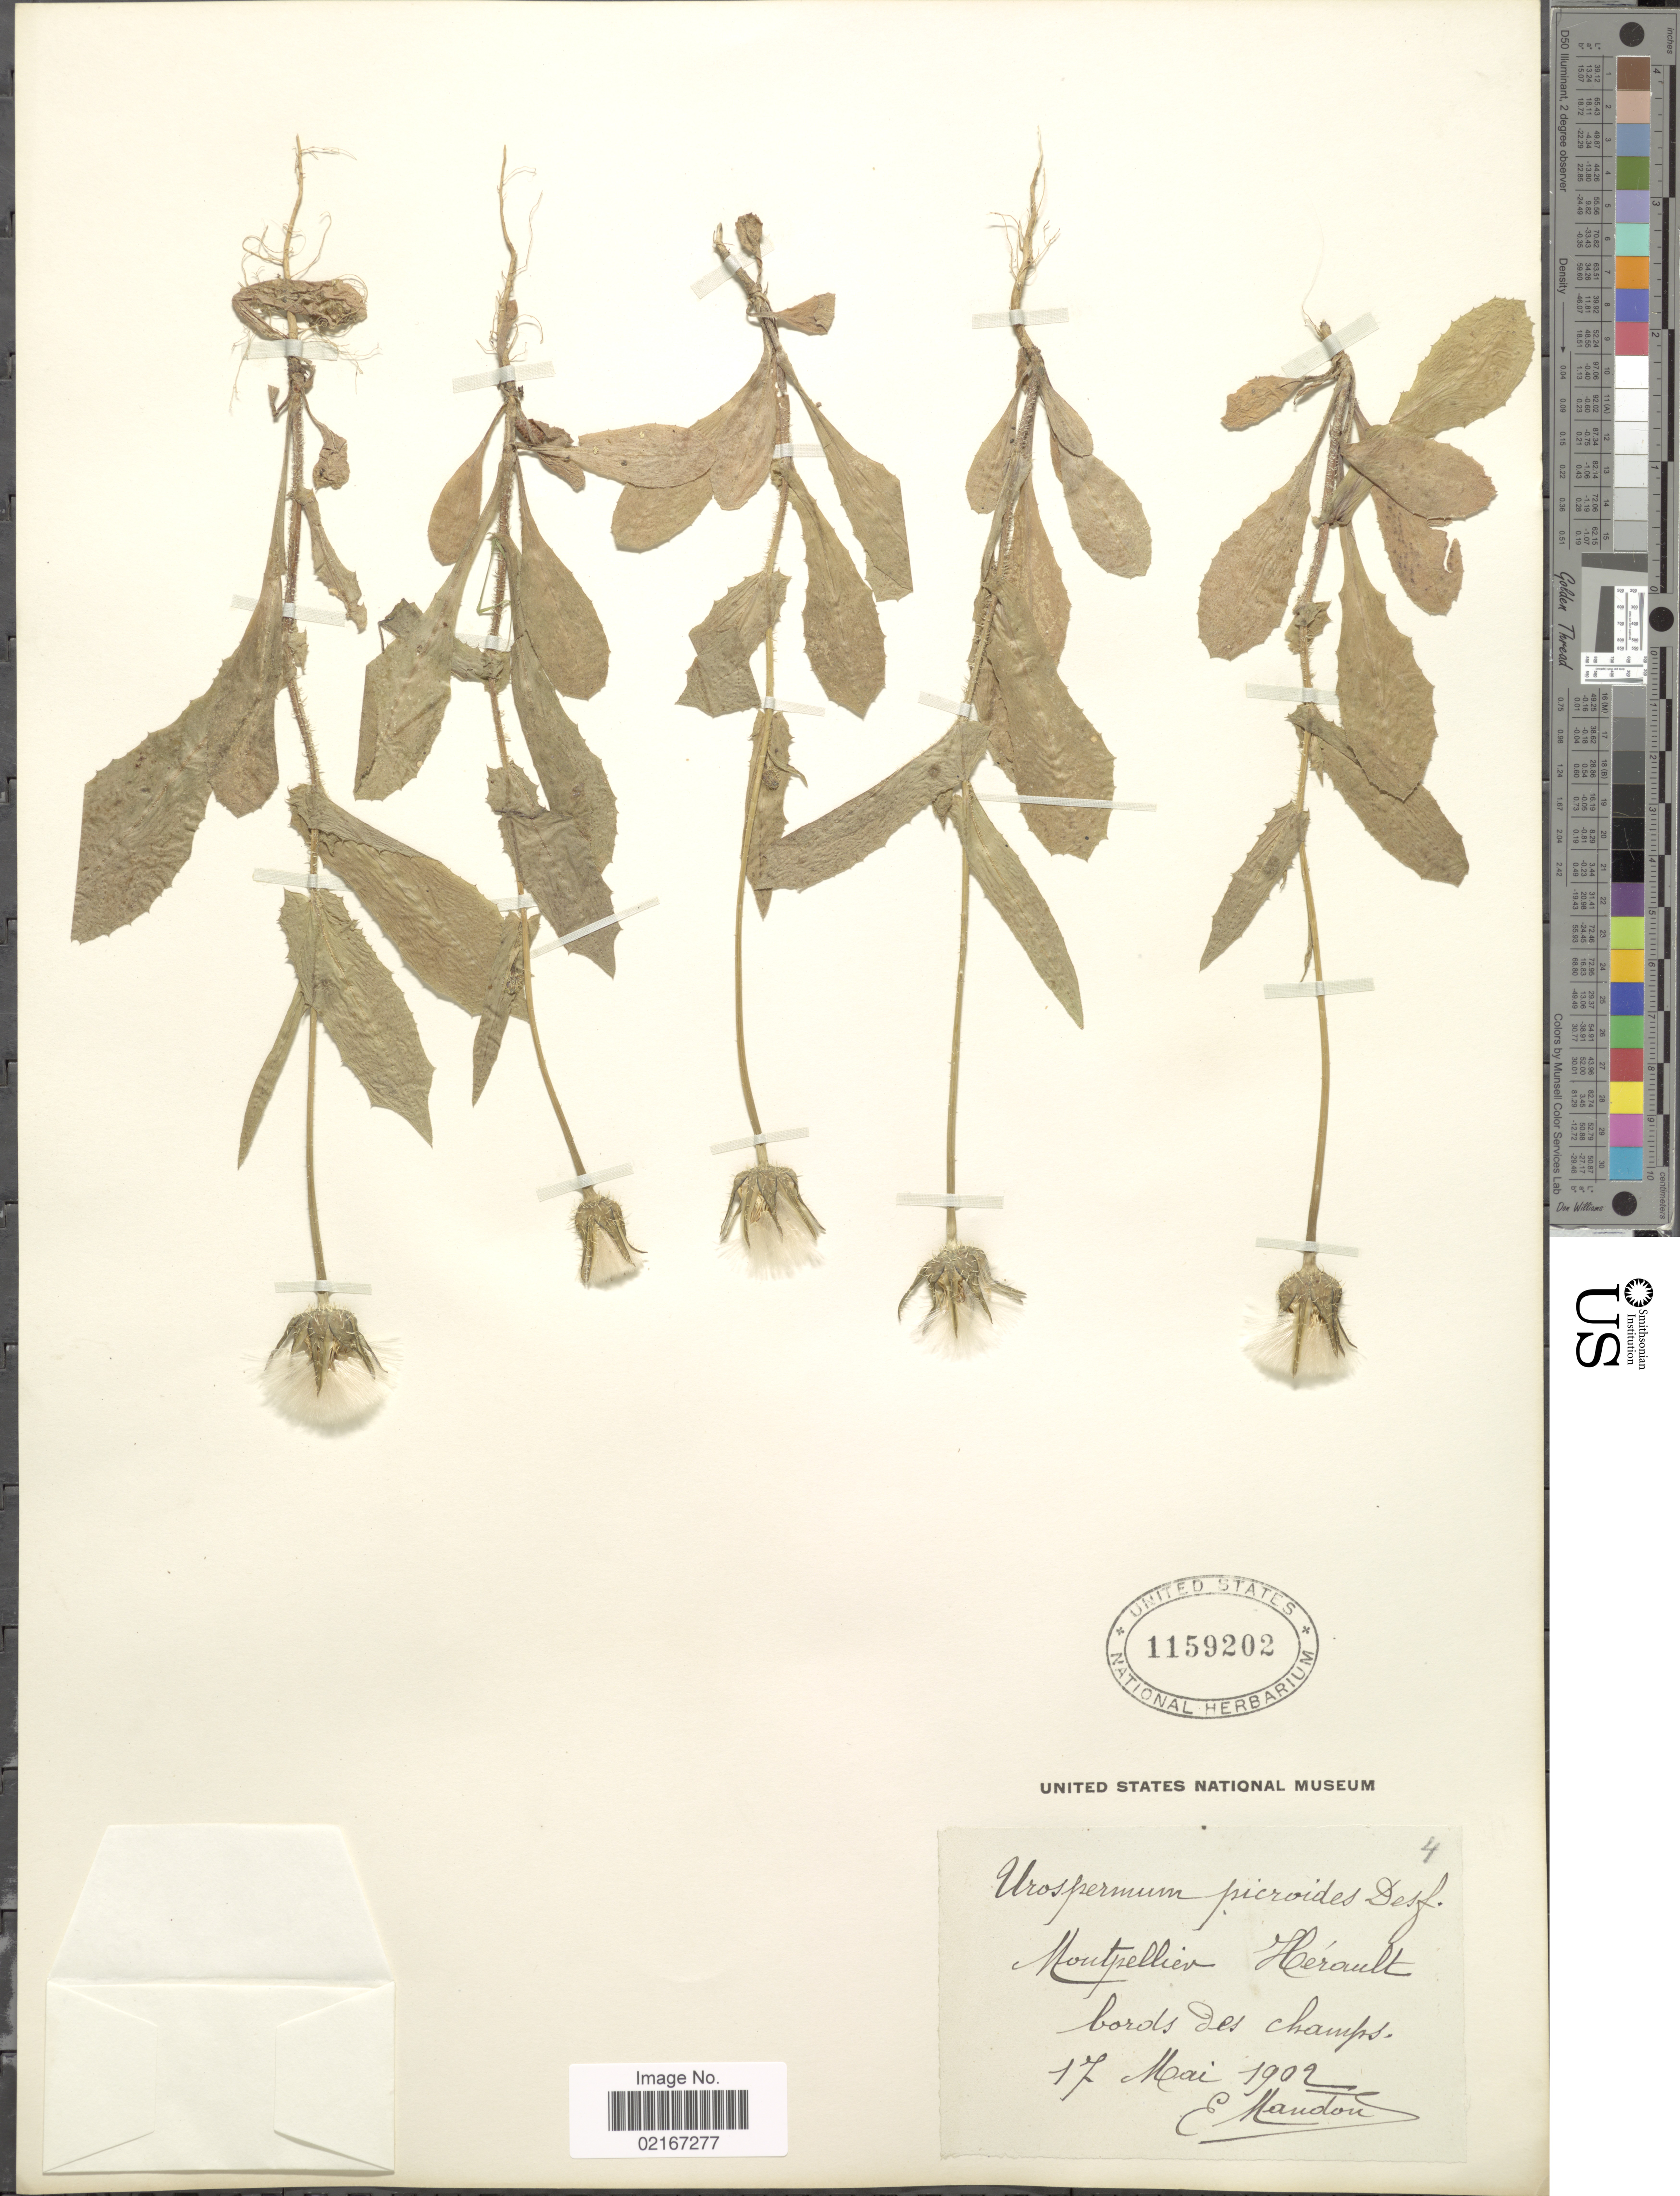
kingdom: Plantae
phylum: Tracheophyta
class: Magnoliopsida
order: Asterales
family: Asteraceae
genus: Urospermum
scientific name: Urospermum picroides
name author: (L.) F.W. Schmidt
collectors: E. Mandon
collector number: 4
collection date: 1902-05-17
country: France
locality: Montpellier, Herault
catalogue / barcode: US 1159202